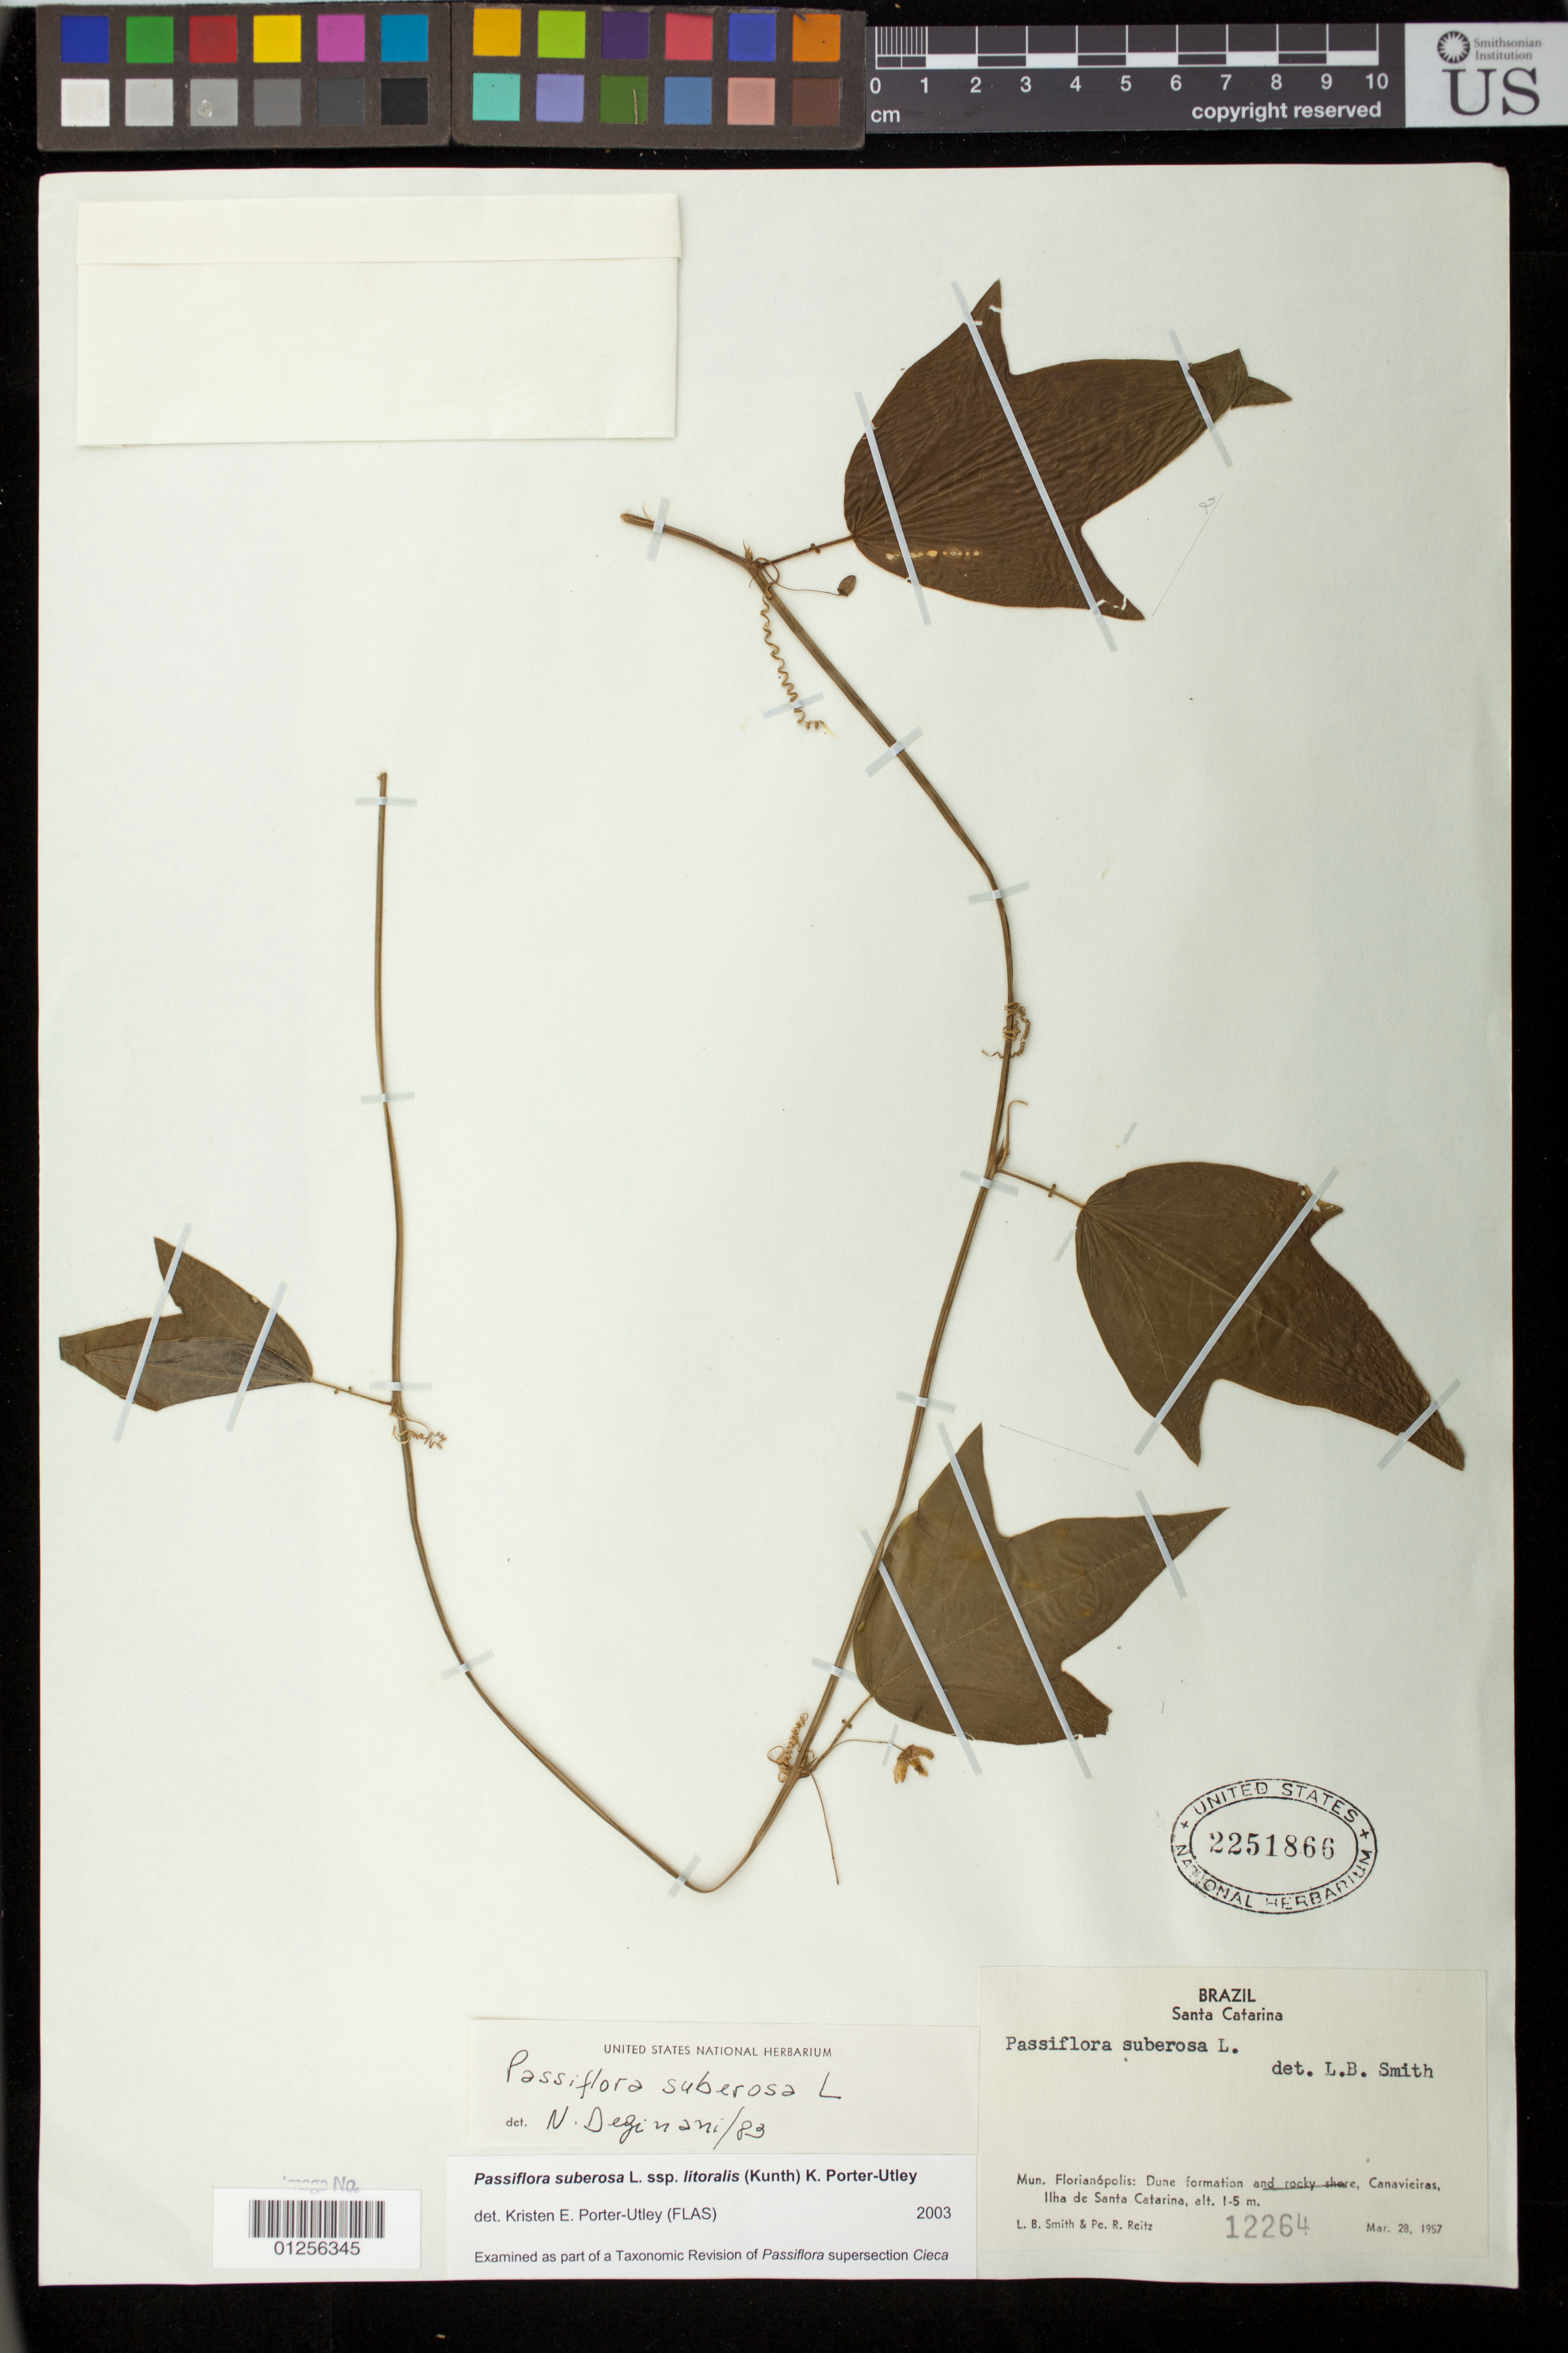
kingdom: Plantae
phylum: Tracheophyta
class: Magnoliopsida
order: Malpighiales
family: Passifloraceae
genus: Passiflora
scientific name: Passiflora suberosa subsp. litoralis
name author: (Kunth) Port.-Utl. et al.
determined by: Porter-Utley, Kristen E.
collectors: L. Smith & R. Reitz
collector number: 12264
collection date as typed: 28 Mar 1957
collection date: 1957-03-28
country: Brazil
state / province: Santa Catarina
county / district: Florianópolis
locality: Santa Catarina Island, Canavieiras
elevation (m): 1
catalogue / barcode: US 2251866